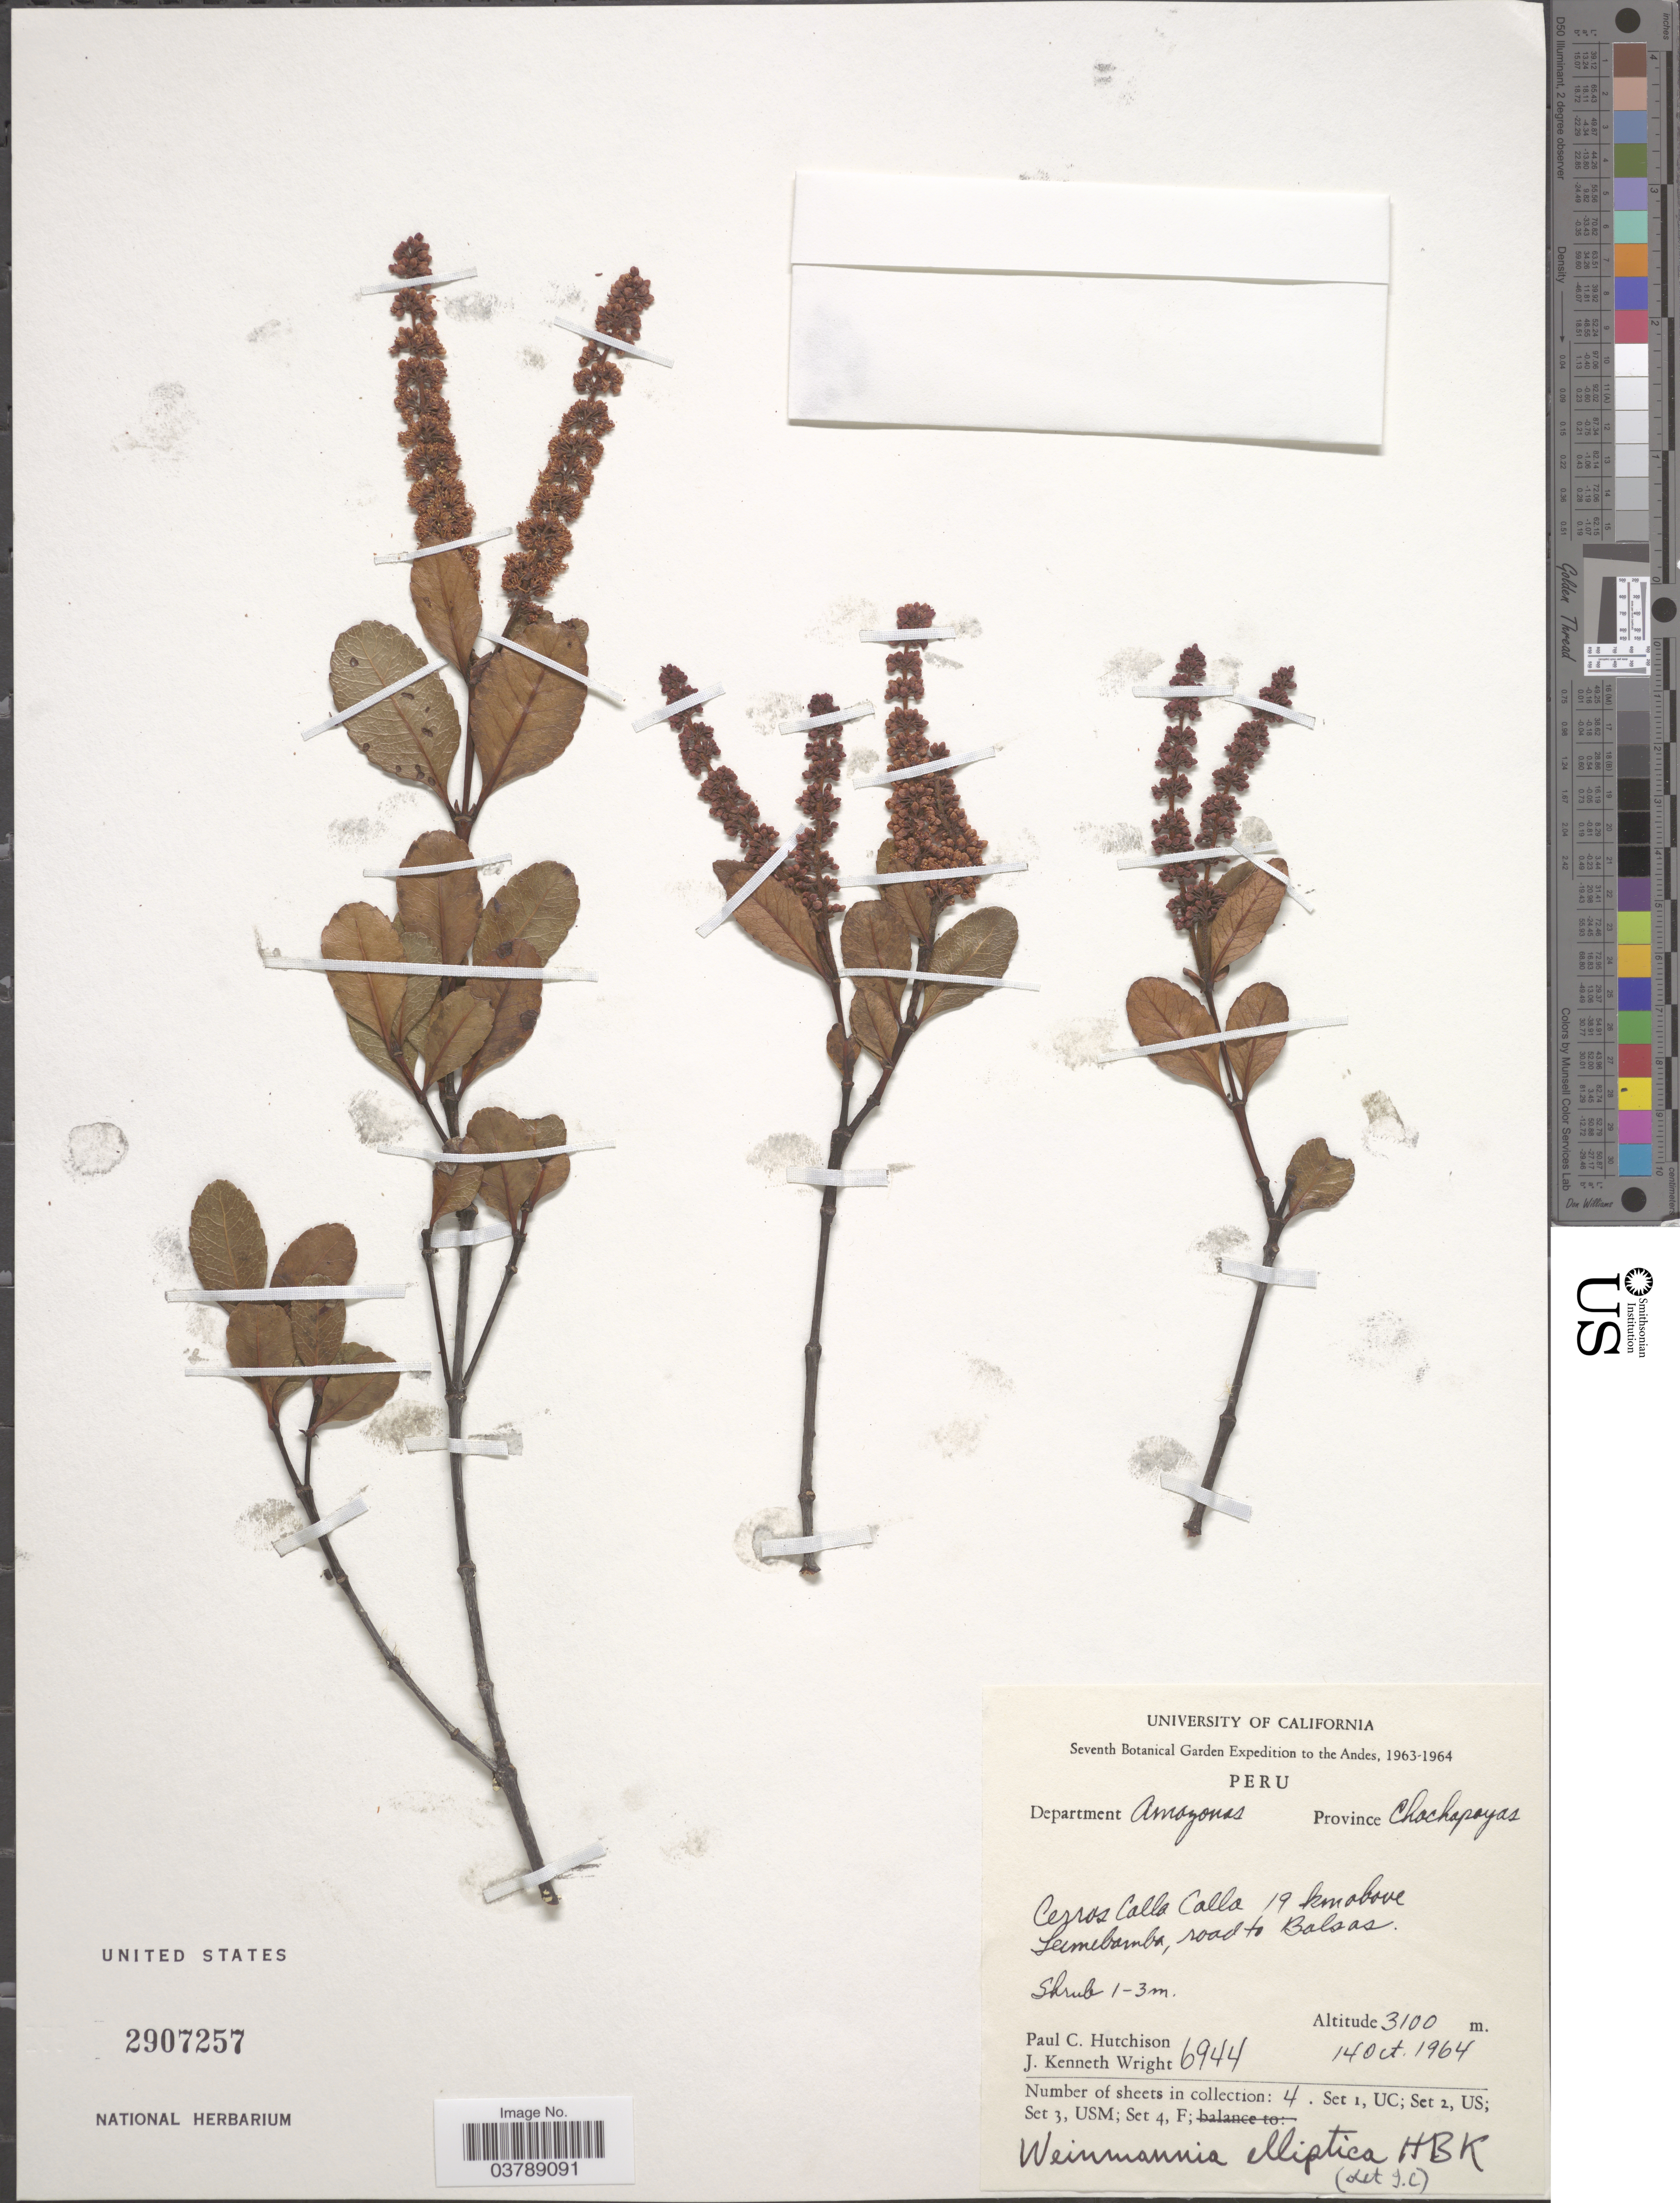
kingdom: Plantae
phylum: Tracheophyta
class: Magnoliopsida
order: Oxalidales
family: Cunoniaceae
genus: Weinmannia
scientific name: Weinmannia elliptica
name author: Kunth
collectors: P. C. Hutchison & J. K. Wright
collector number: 6944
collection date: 1964-10-14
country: Peru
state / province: Amazonas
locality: The Andes. Department Amazonas, Province Chachapoyas. Cerros Calla Calla 19 km above Leimebamba, road to Balsas.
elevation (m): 3100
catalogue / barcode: US 2907257